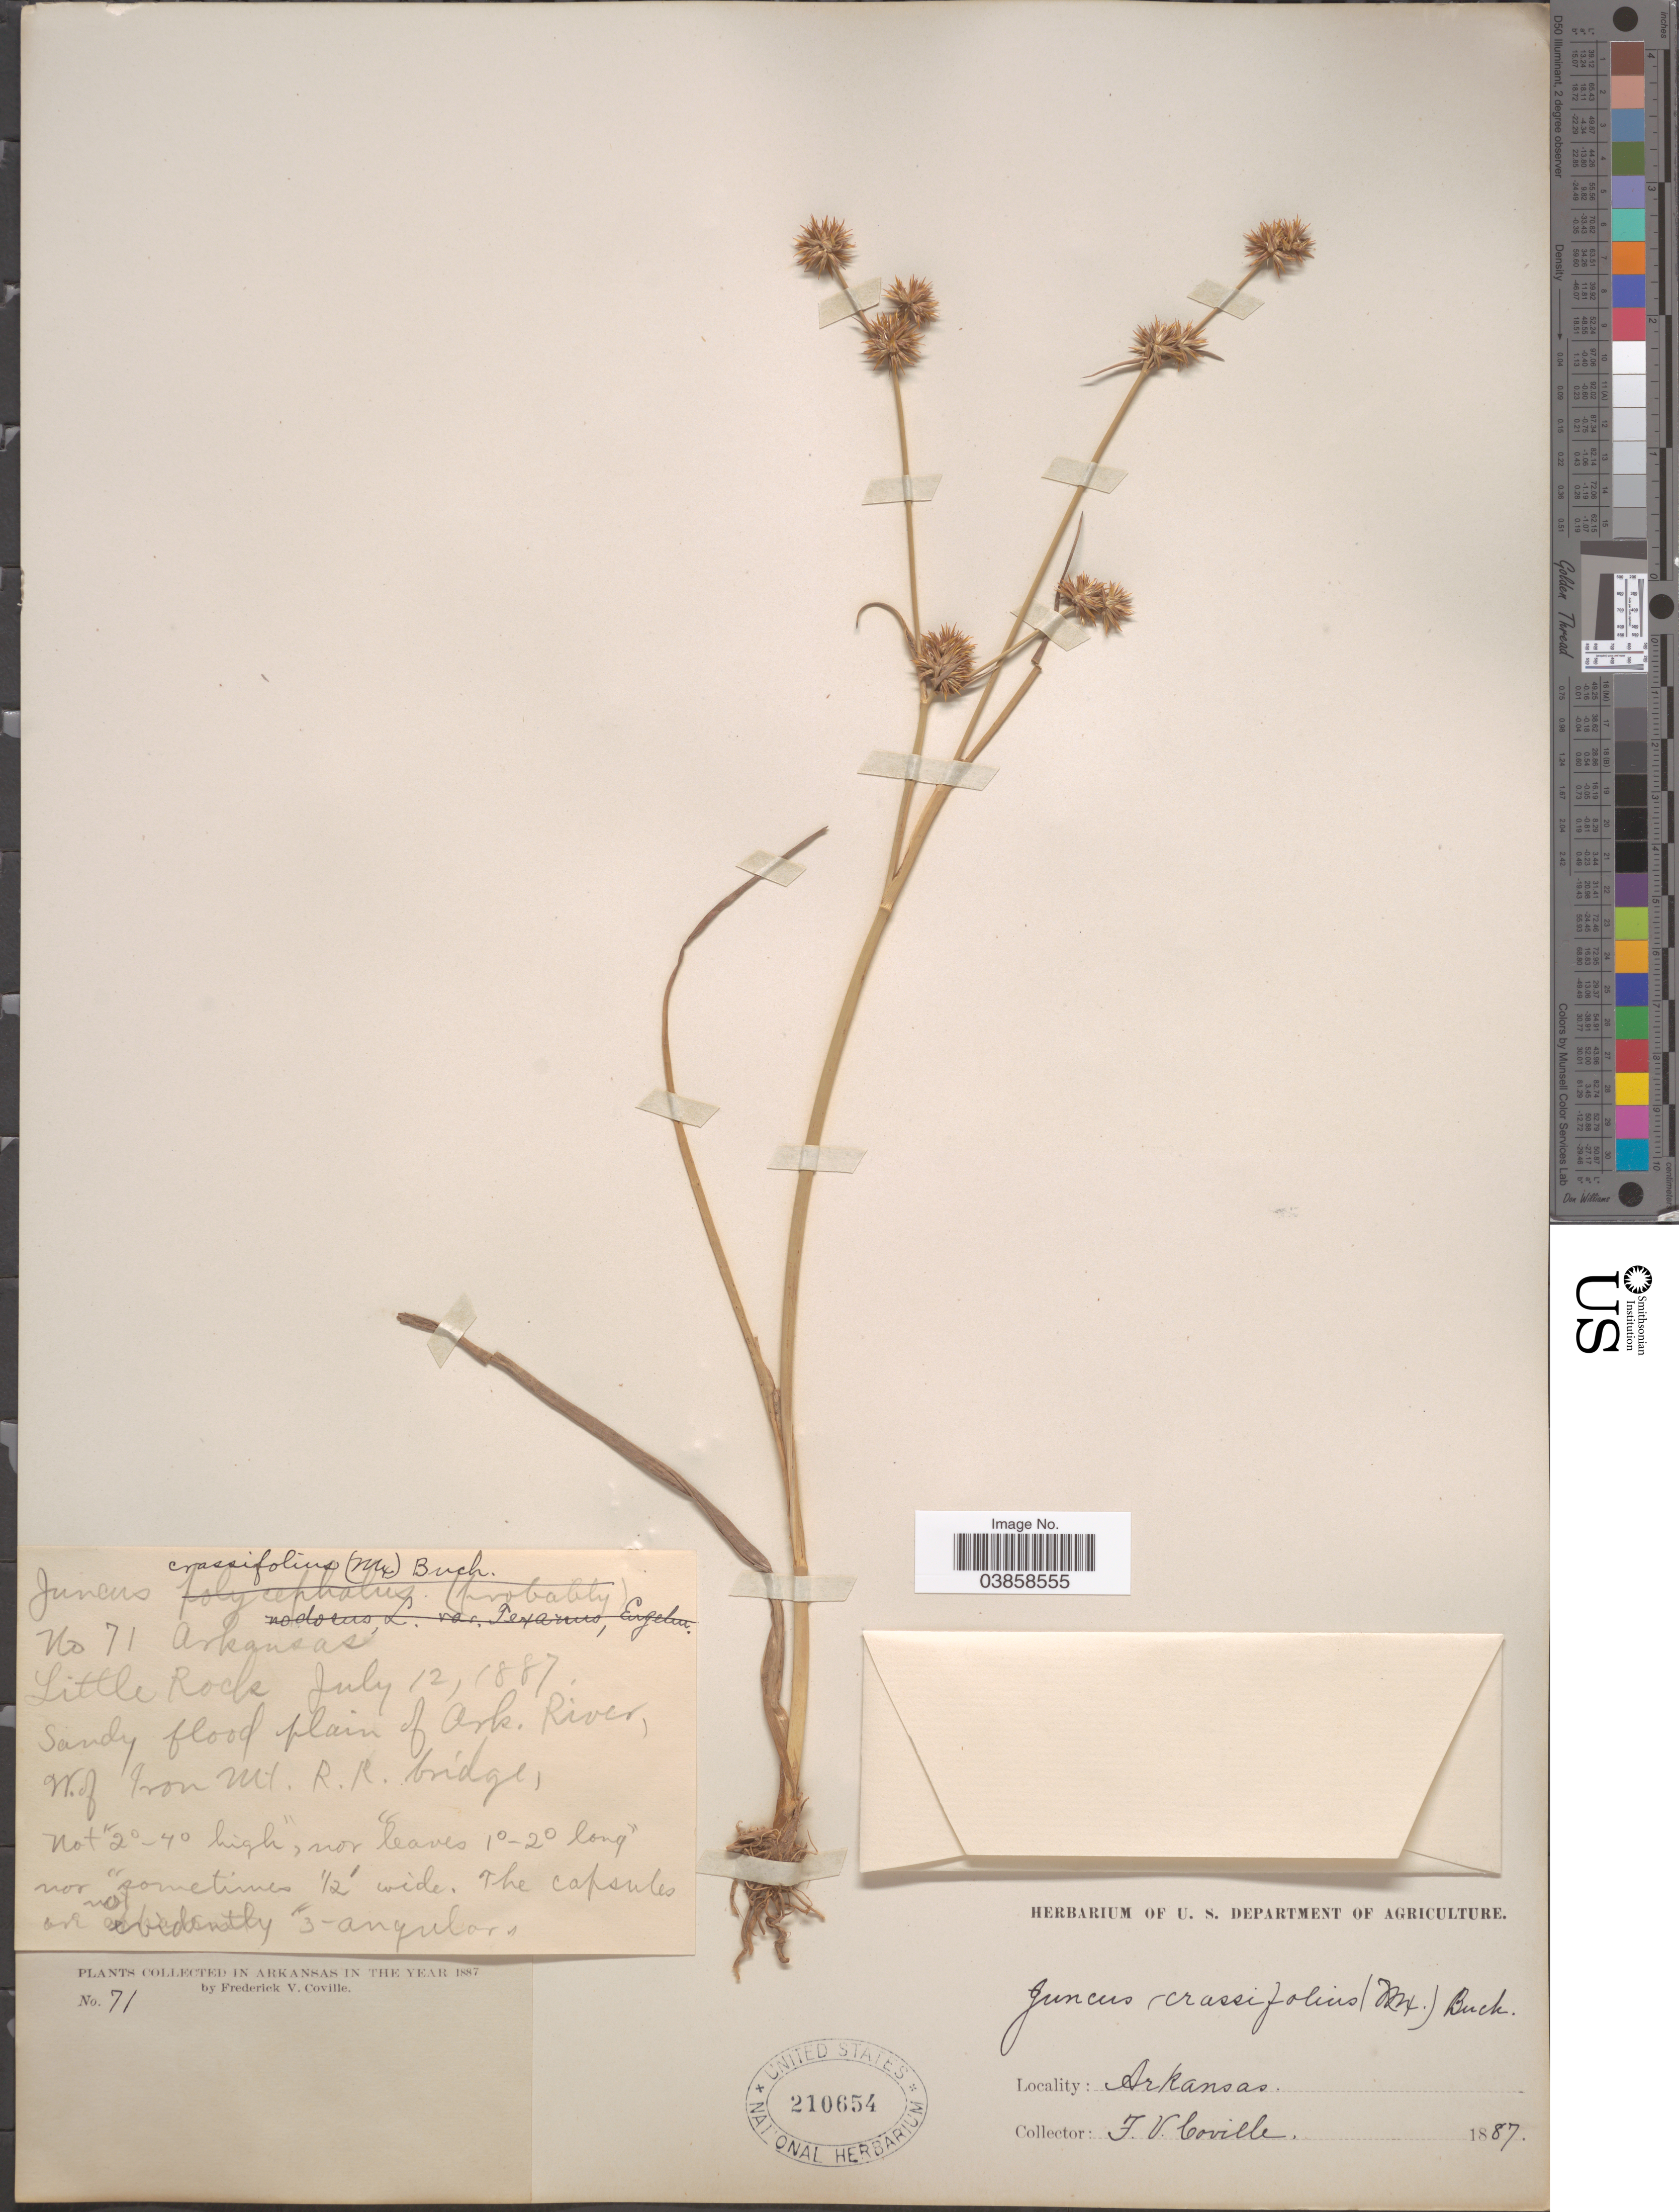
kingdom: Plantae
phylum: Tracheophyta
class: Liliopsida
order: Poales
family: Juncaceae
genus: Juncus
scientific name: Juncus validus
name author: Coville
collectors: F. V. Coville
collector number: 71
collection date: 1887-07-12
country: United States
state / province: Arkansas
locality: Little Rock. Sandy flood plain of Ark. River, W. of Iron Mt., R.R. bridge.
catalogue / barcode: US 210654